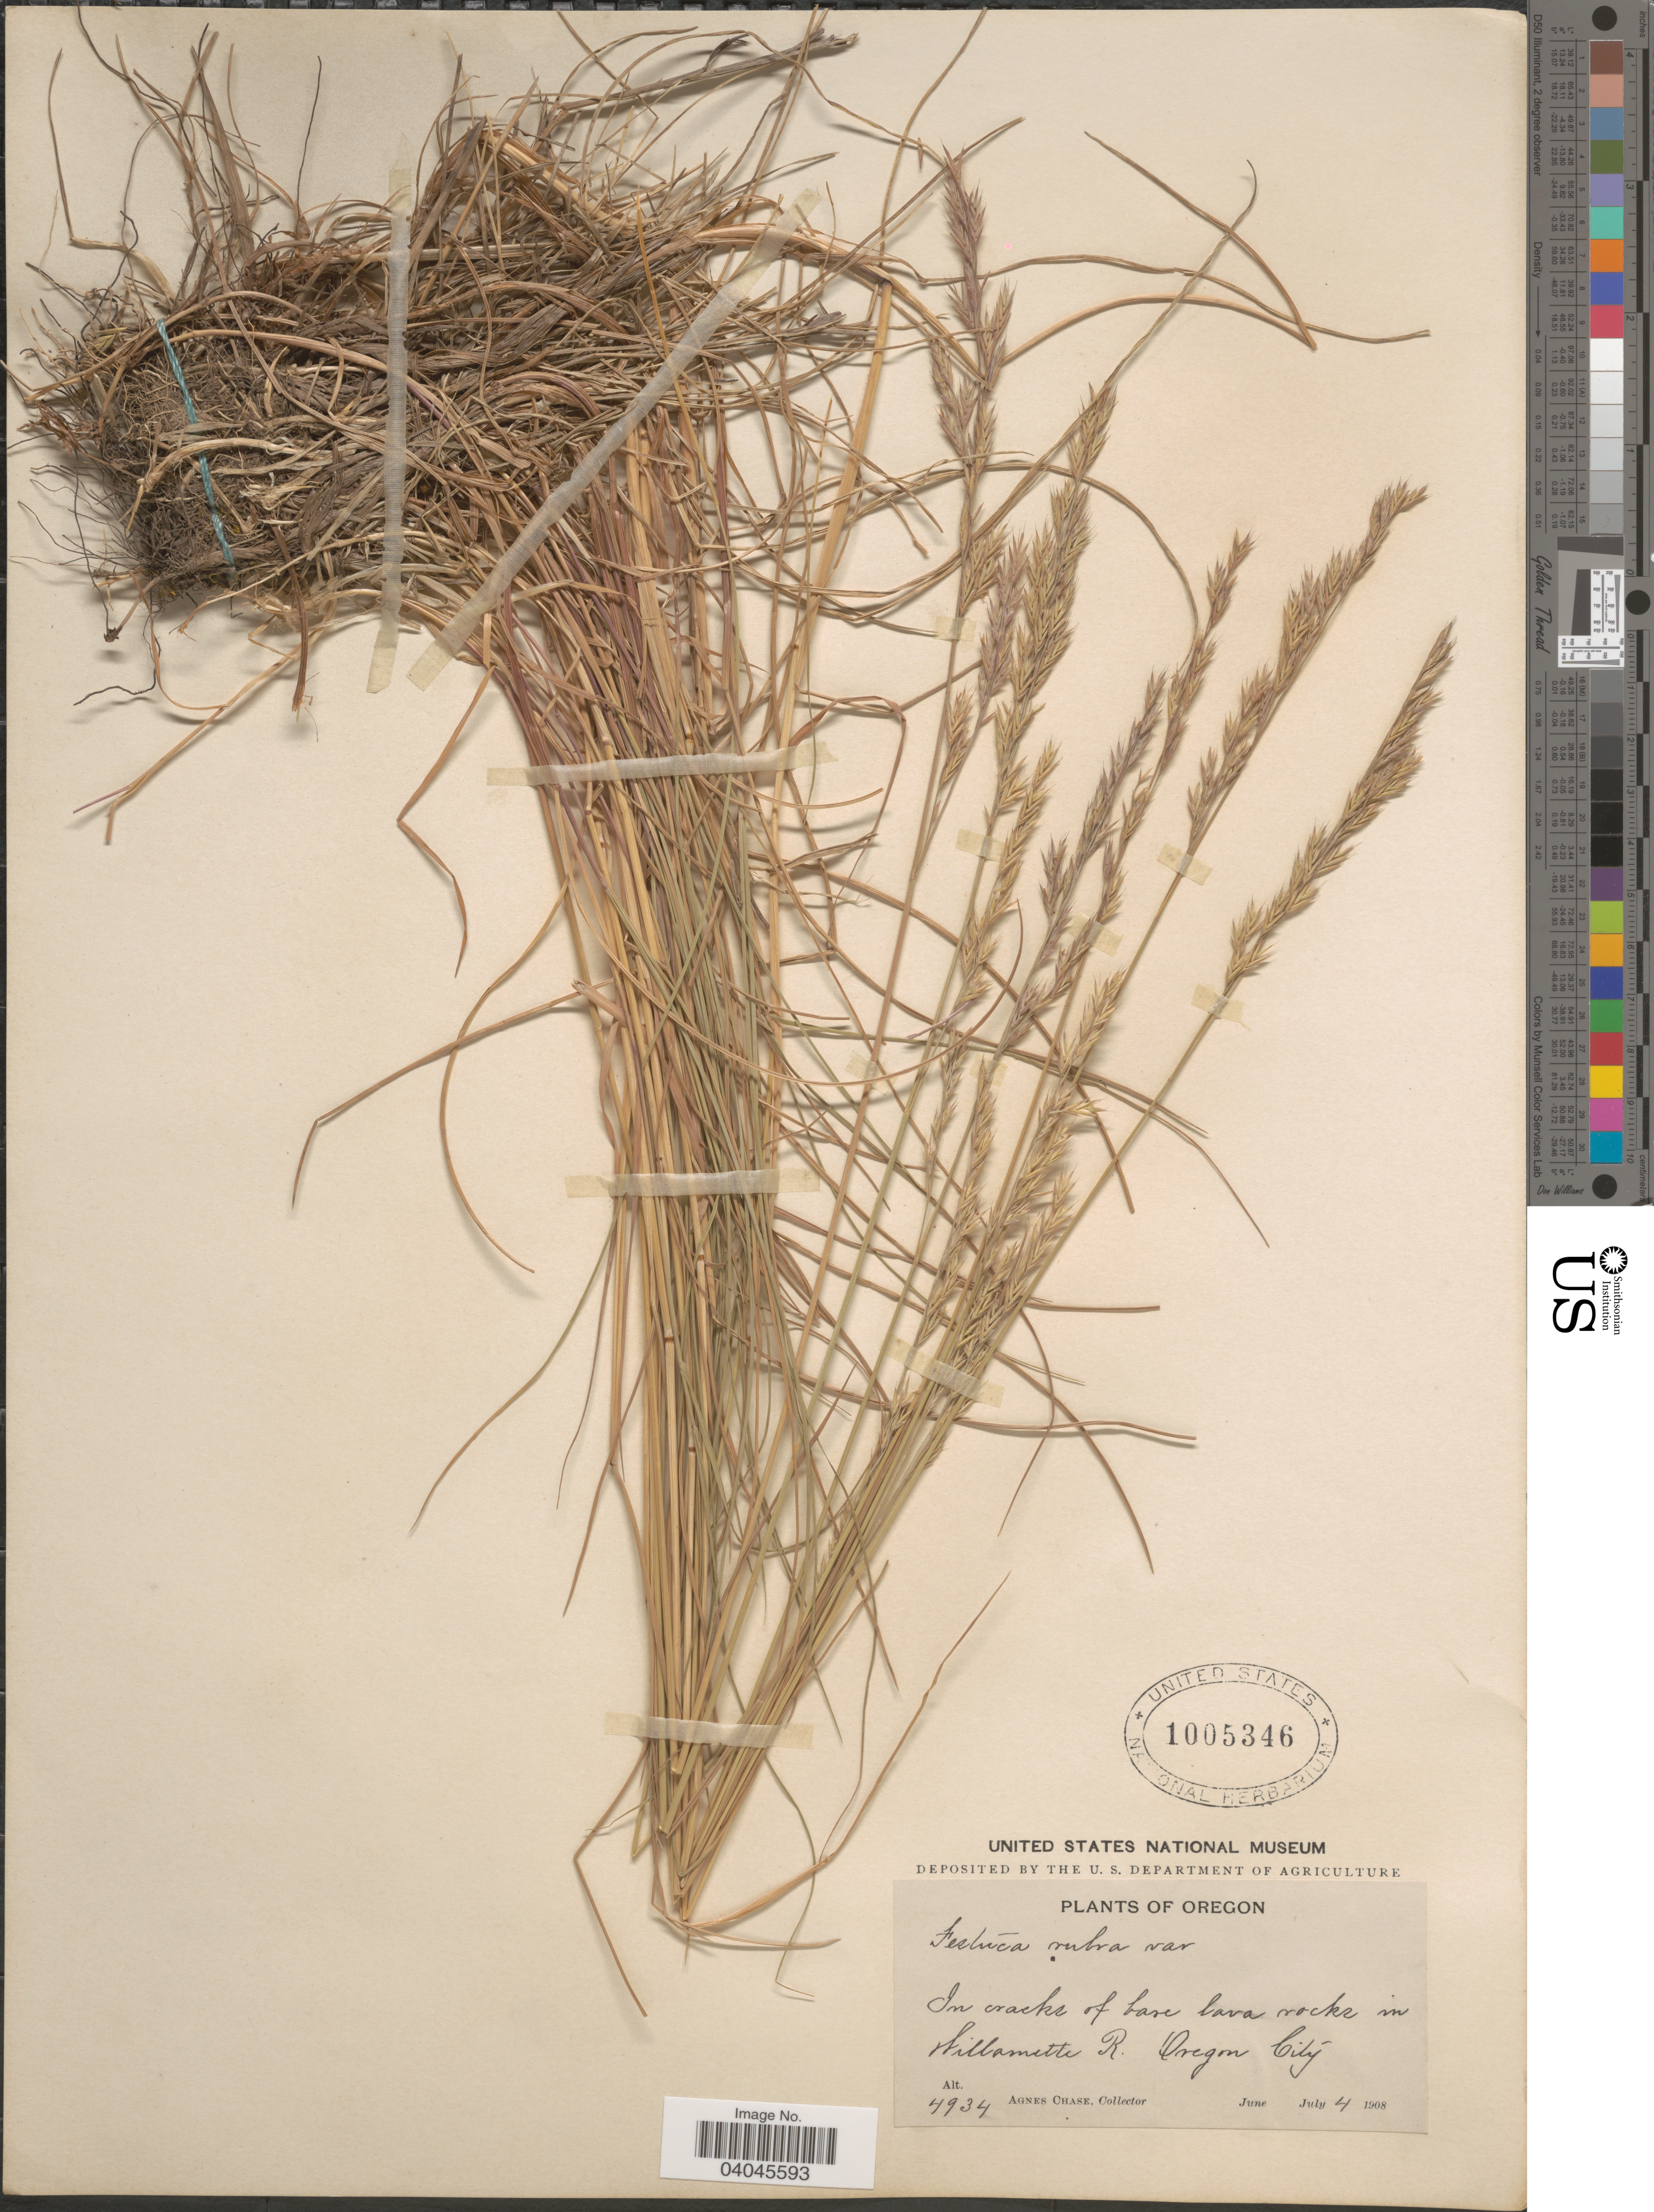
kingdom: Plantae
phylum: Tracheophyta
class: Liliopsida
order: Poales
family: Poaceae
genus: Festuca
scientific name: Festuca rubra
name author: L.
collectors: A. Chase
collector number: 4934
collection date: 1908-07-04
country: United States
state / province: Oregon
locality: In cracks of base lava rocks in Willamette R. Oregon City.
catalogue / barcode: US 1005346